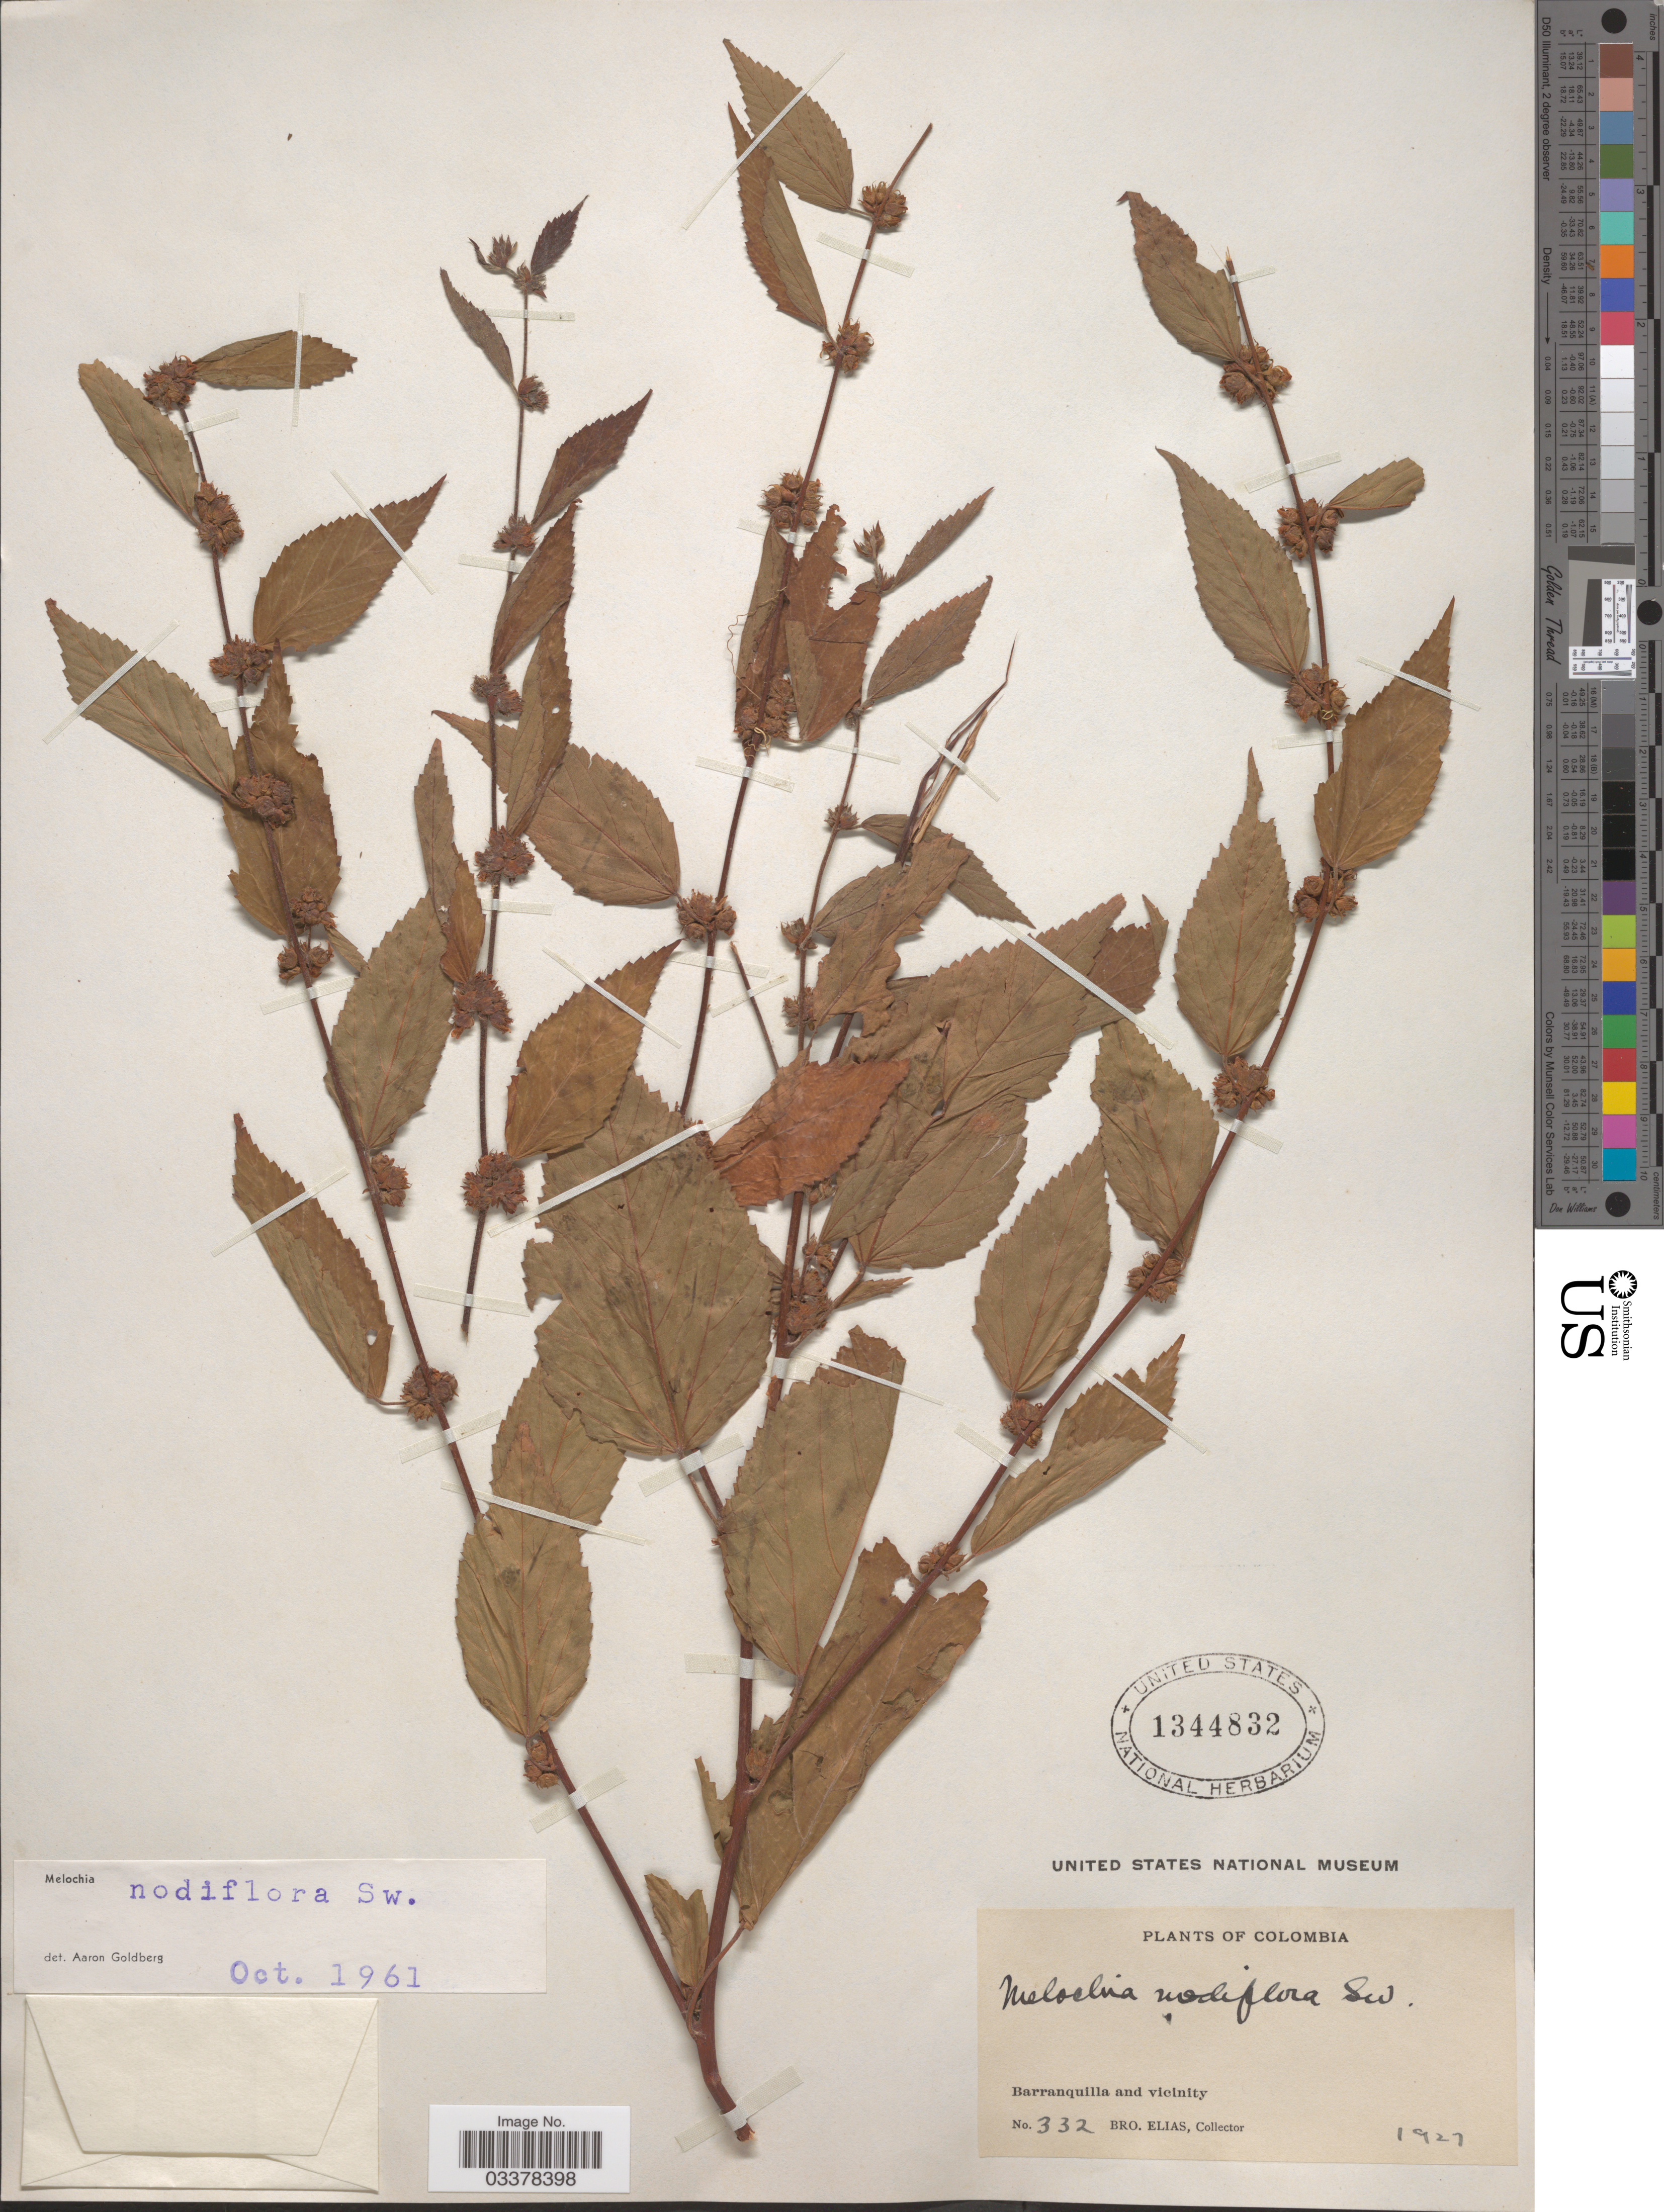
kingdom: Plantae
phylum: Tracheophyta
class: Magnoliopsida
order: Malvales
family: Malvaceae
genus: Melochia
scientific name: Melochia nodiflora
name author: Sw.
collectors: Bro. Elias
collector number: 332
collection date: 1927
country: Colombia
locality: Barranquilla and vicinity.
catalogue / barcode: US 1344832